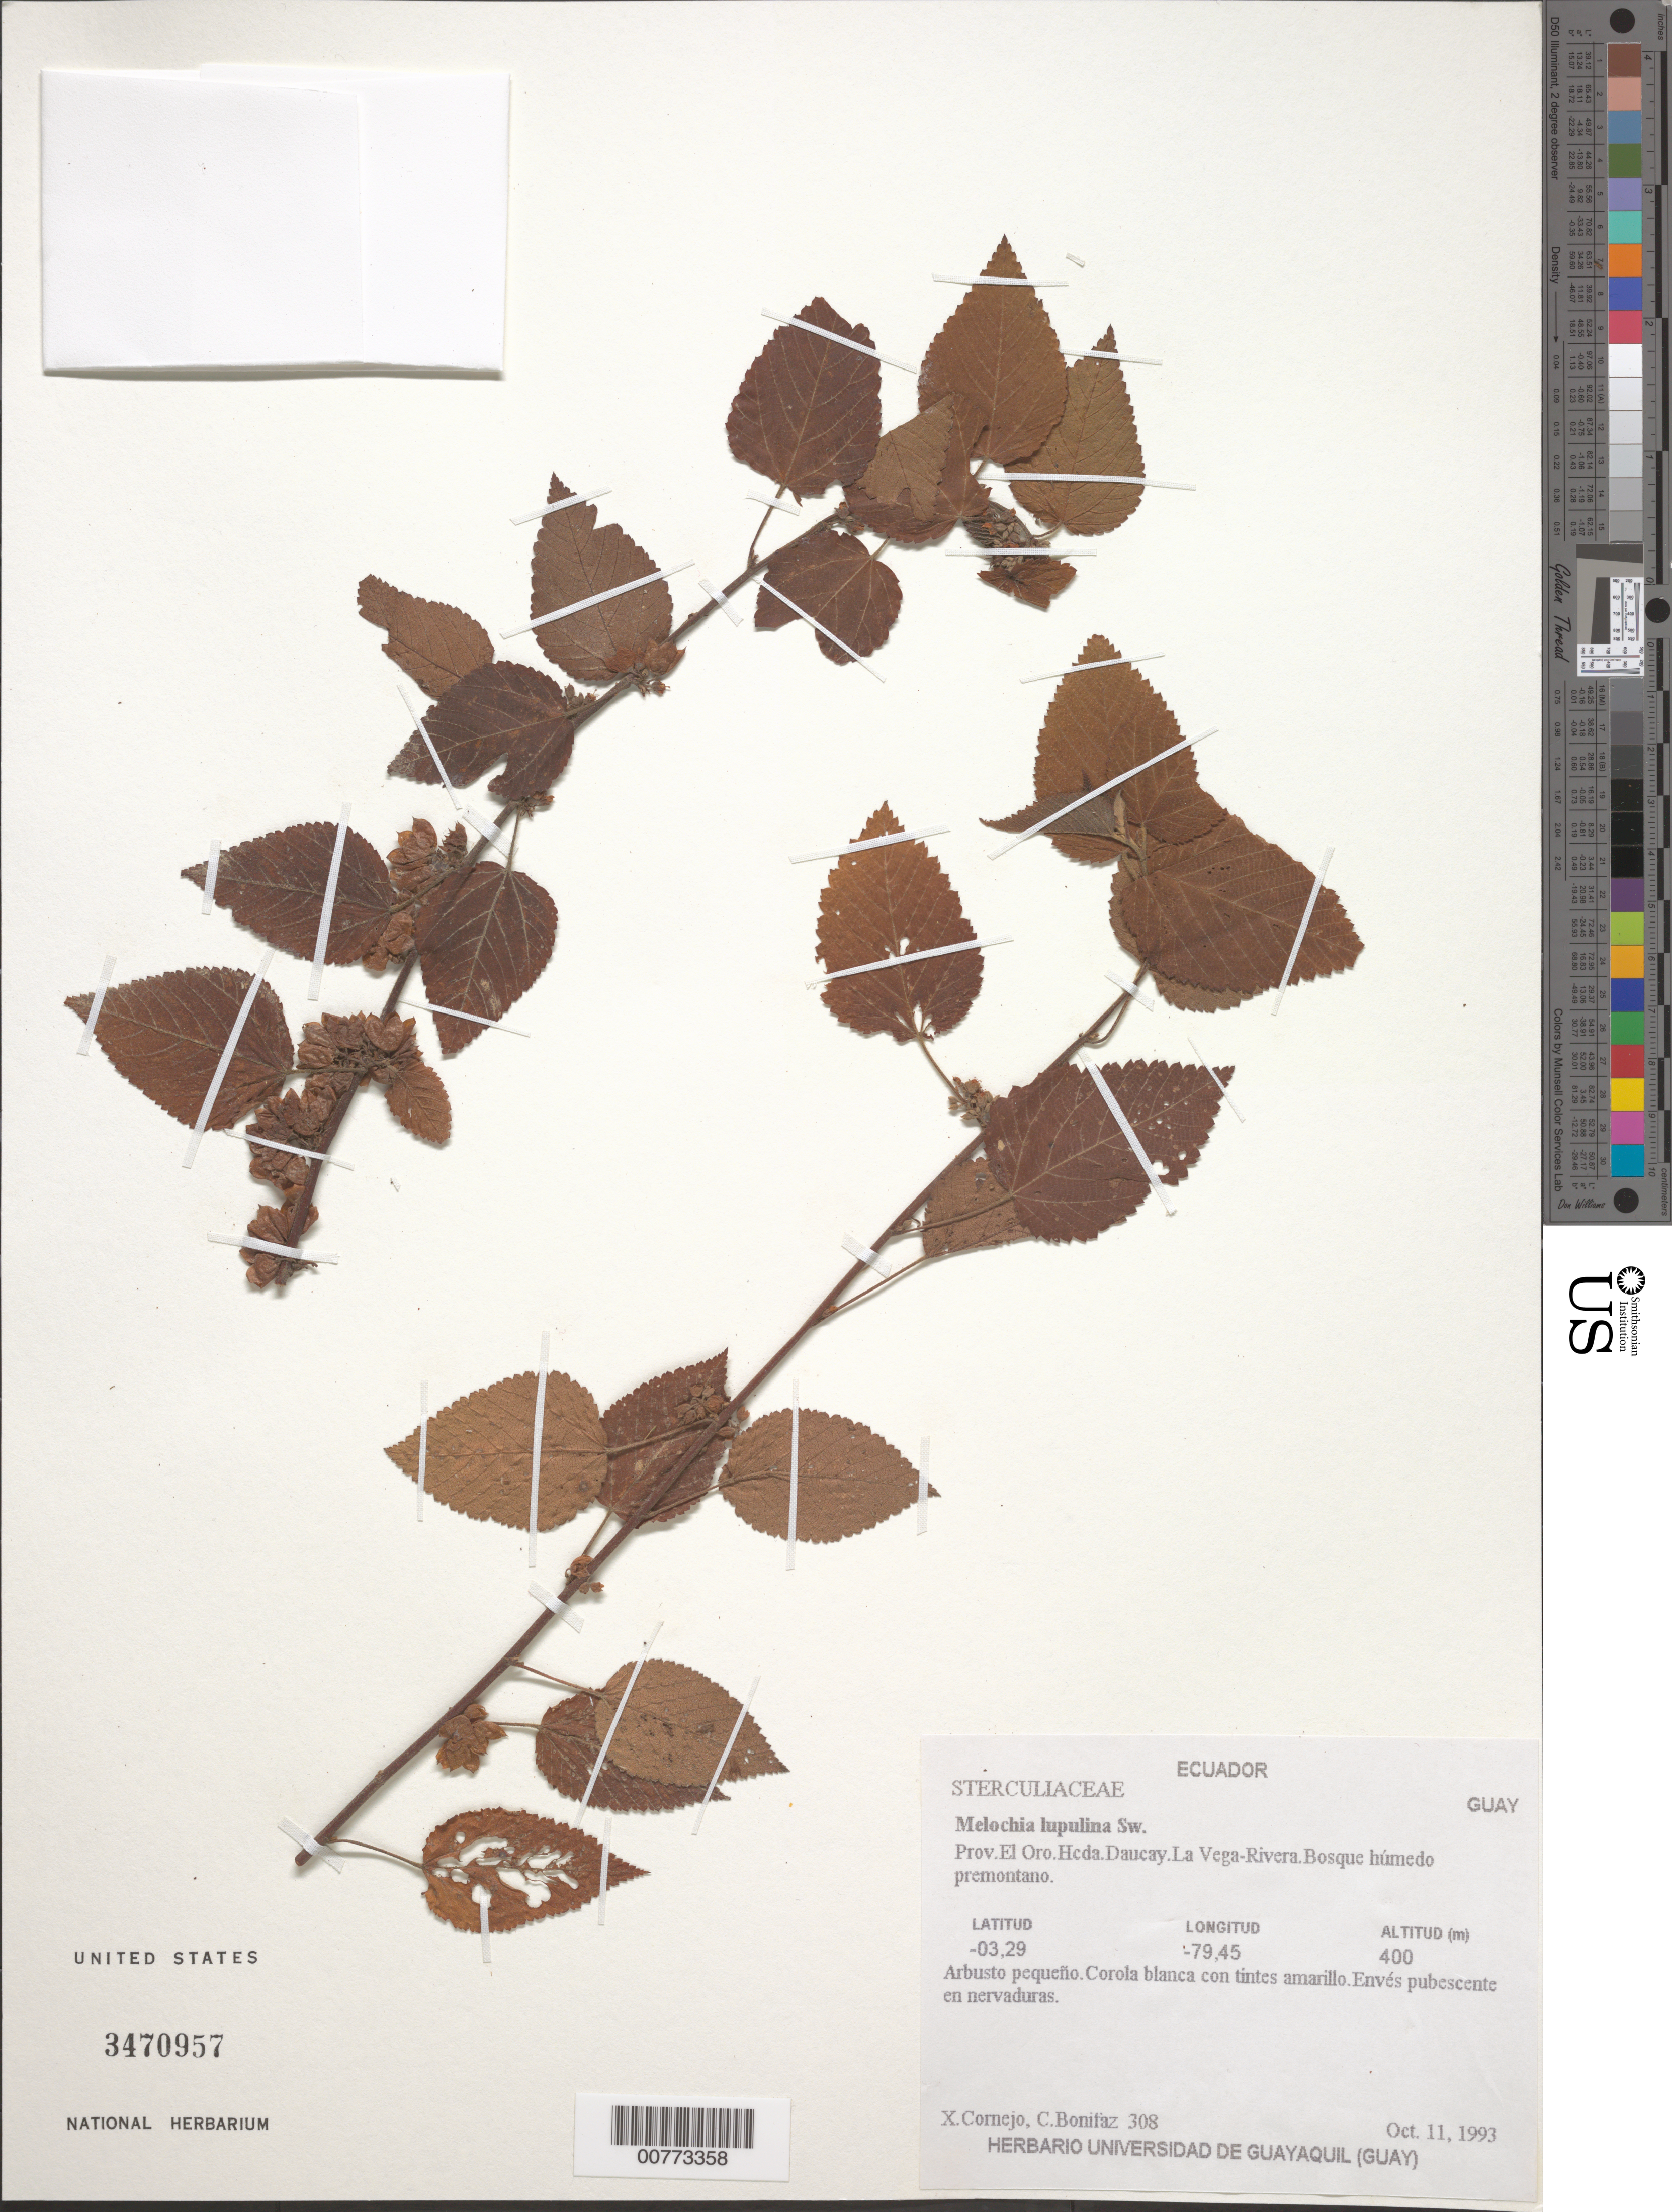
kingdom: Plantae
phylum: Tracheophyta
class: Magnoliopsida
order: Malvales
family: Malvaceae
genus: Melochia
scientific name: Melochia lupulina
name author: Sw.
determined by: Cornejo, X. F.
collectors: X. F. Cornejo & C. Bonitáz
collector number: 308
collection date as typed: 11 Oct 1993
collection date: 1993-10-11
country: Ecuador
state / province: El Oro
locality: Hcda. Daucay. La Vega-Rivera.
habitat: Bosque húmedo premontano.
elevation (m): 400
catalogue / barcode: US 3470957